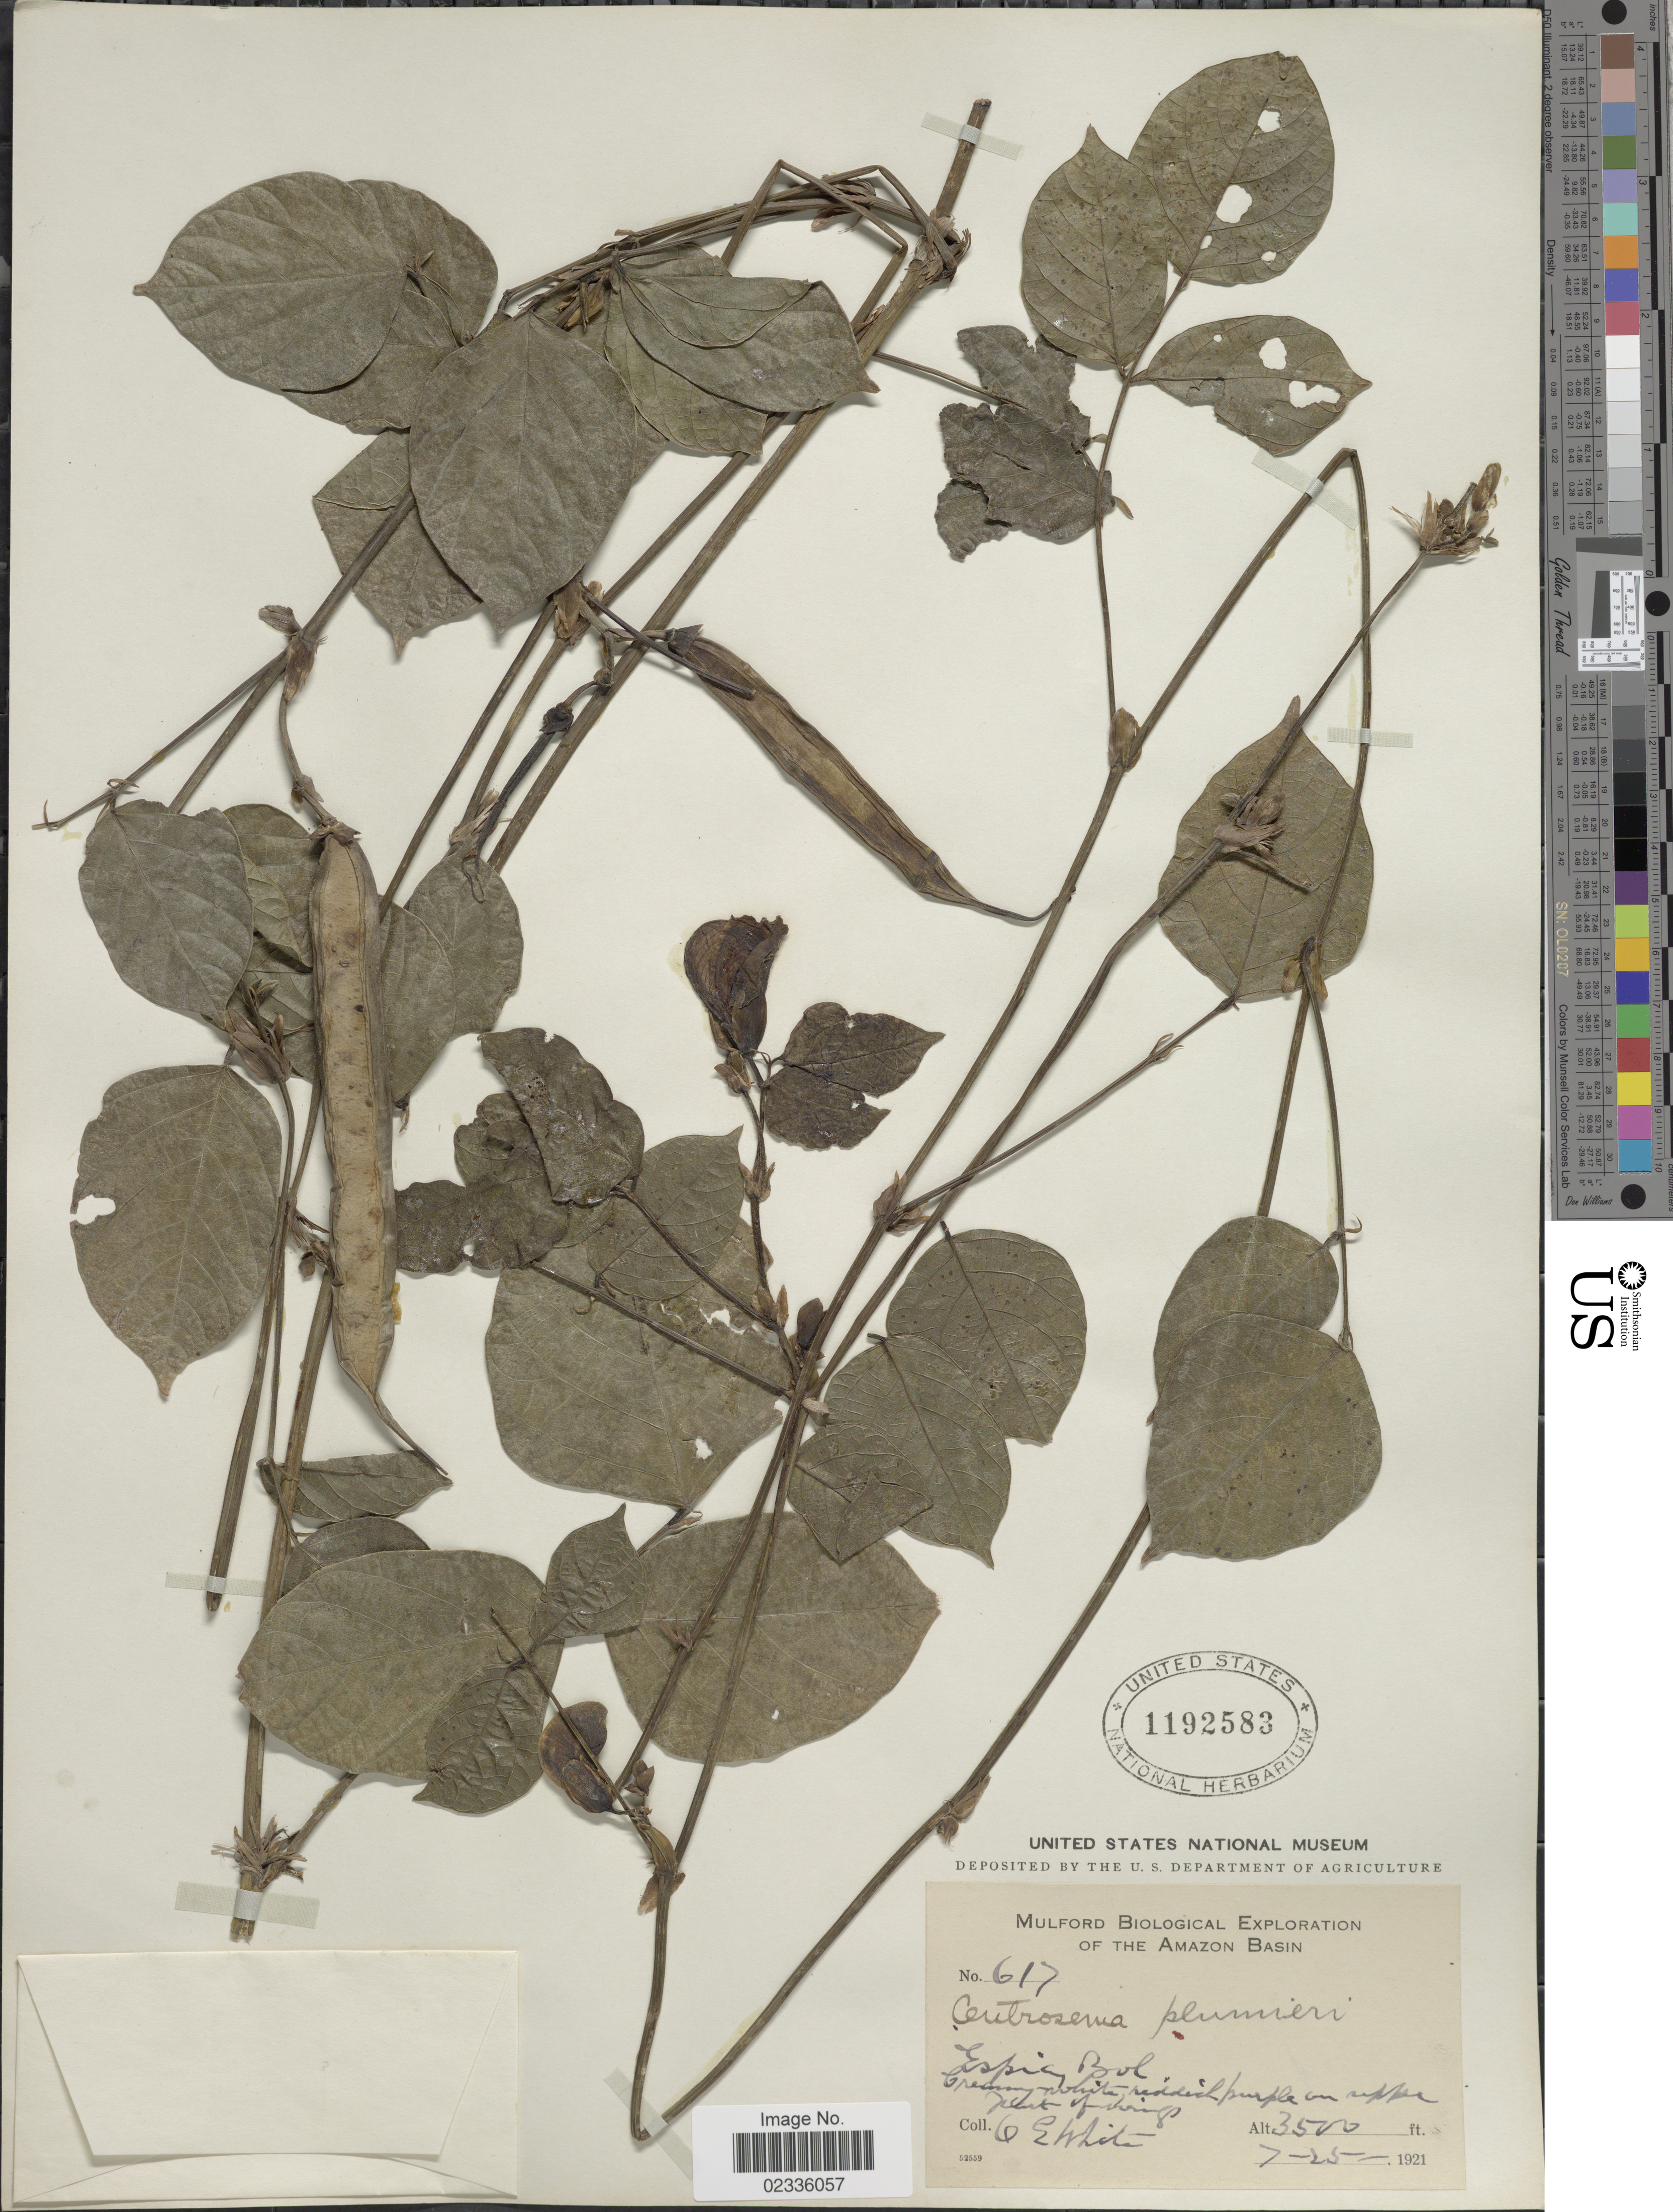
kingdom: Plantae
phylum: Tracheophyta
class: Magnoliopsida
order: Fabales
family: Fabaceae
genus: Centrosema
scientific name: Centrosema plumieri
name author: (Turpin ex Pers.) Benth.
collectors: O. E. White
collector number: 617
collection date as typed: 7-25-1921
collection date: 1921-07-25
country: Bolivia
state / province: La Paz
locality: Espia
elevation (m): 1067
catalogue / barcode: US 1192583